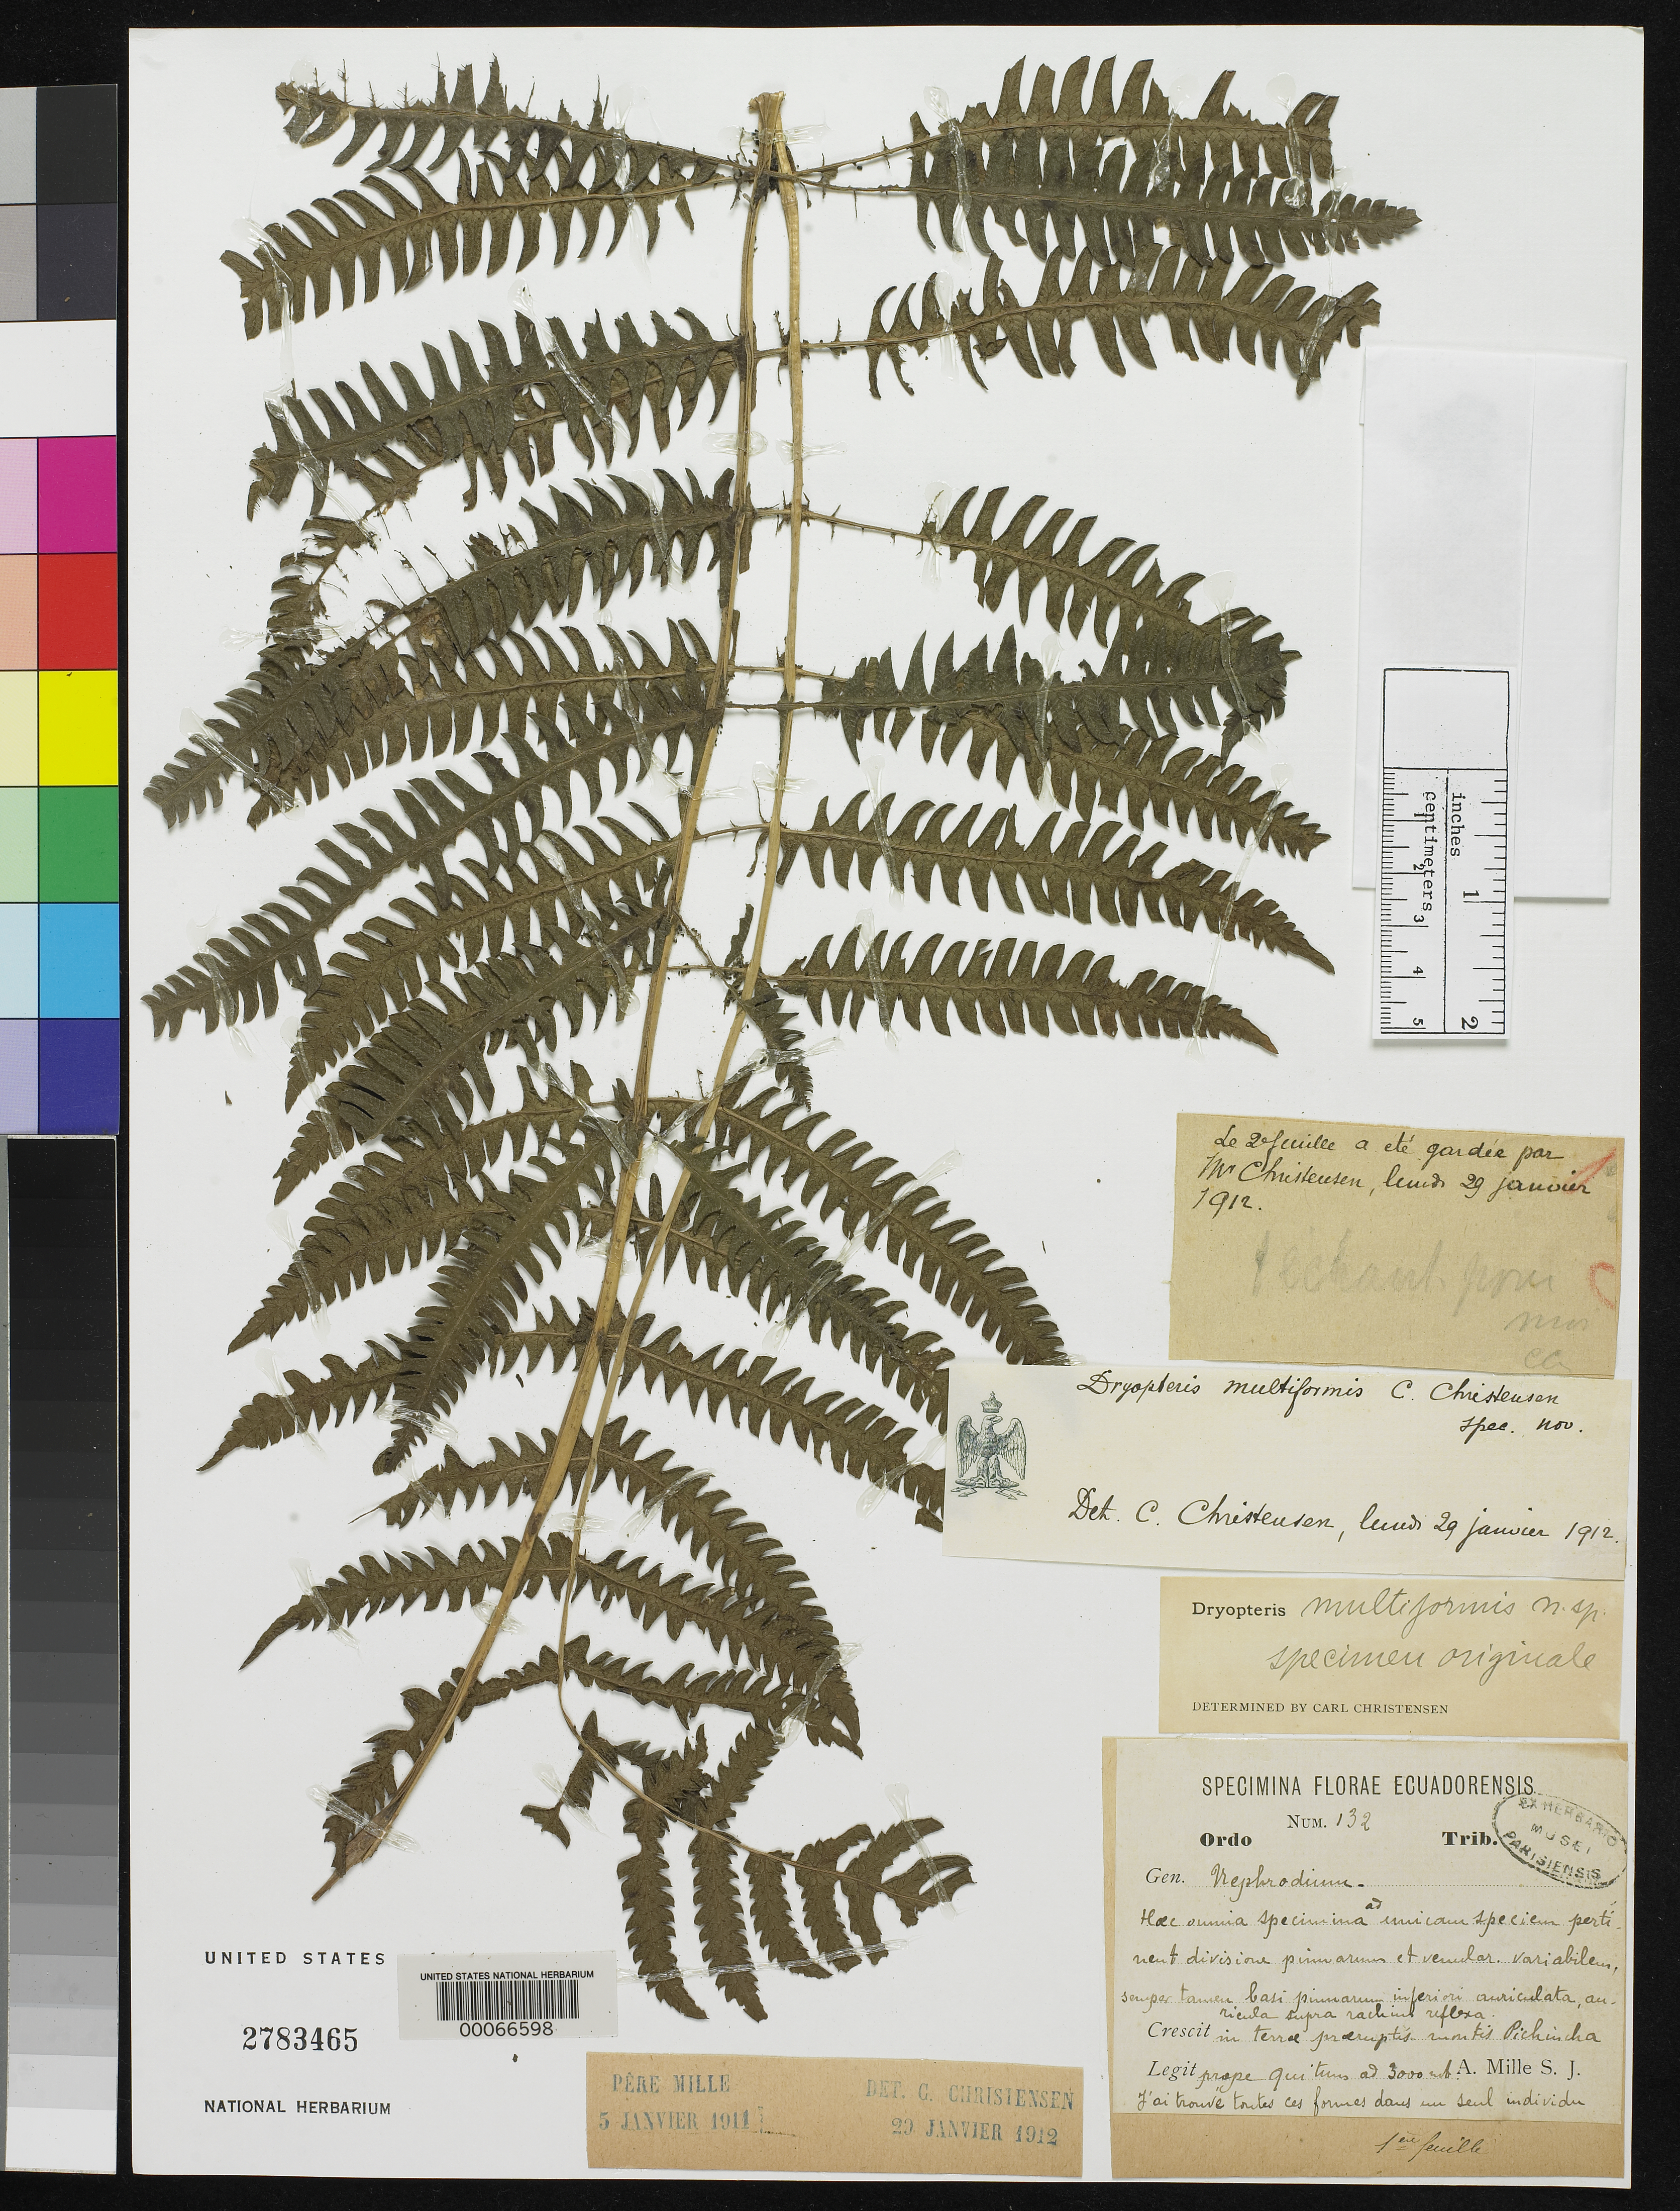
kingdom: Plantae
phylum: Tracheophyta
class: Polypodiopsida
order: Polypodiales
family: Dryopteridaceae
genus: Dryopteris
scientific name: Dryopteris multiformis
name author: C. Chr.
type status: Type Collection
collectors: A. Mille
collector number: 132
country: Ecuador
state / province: Pichincha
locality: Mt. Pichincha.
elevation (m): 3000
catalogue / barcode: US 2783465